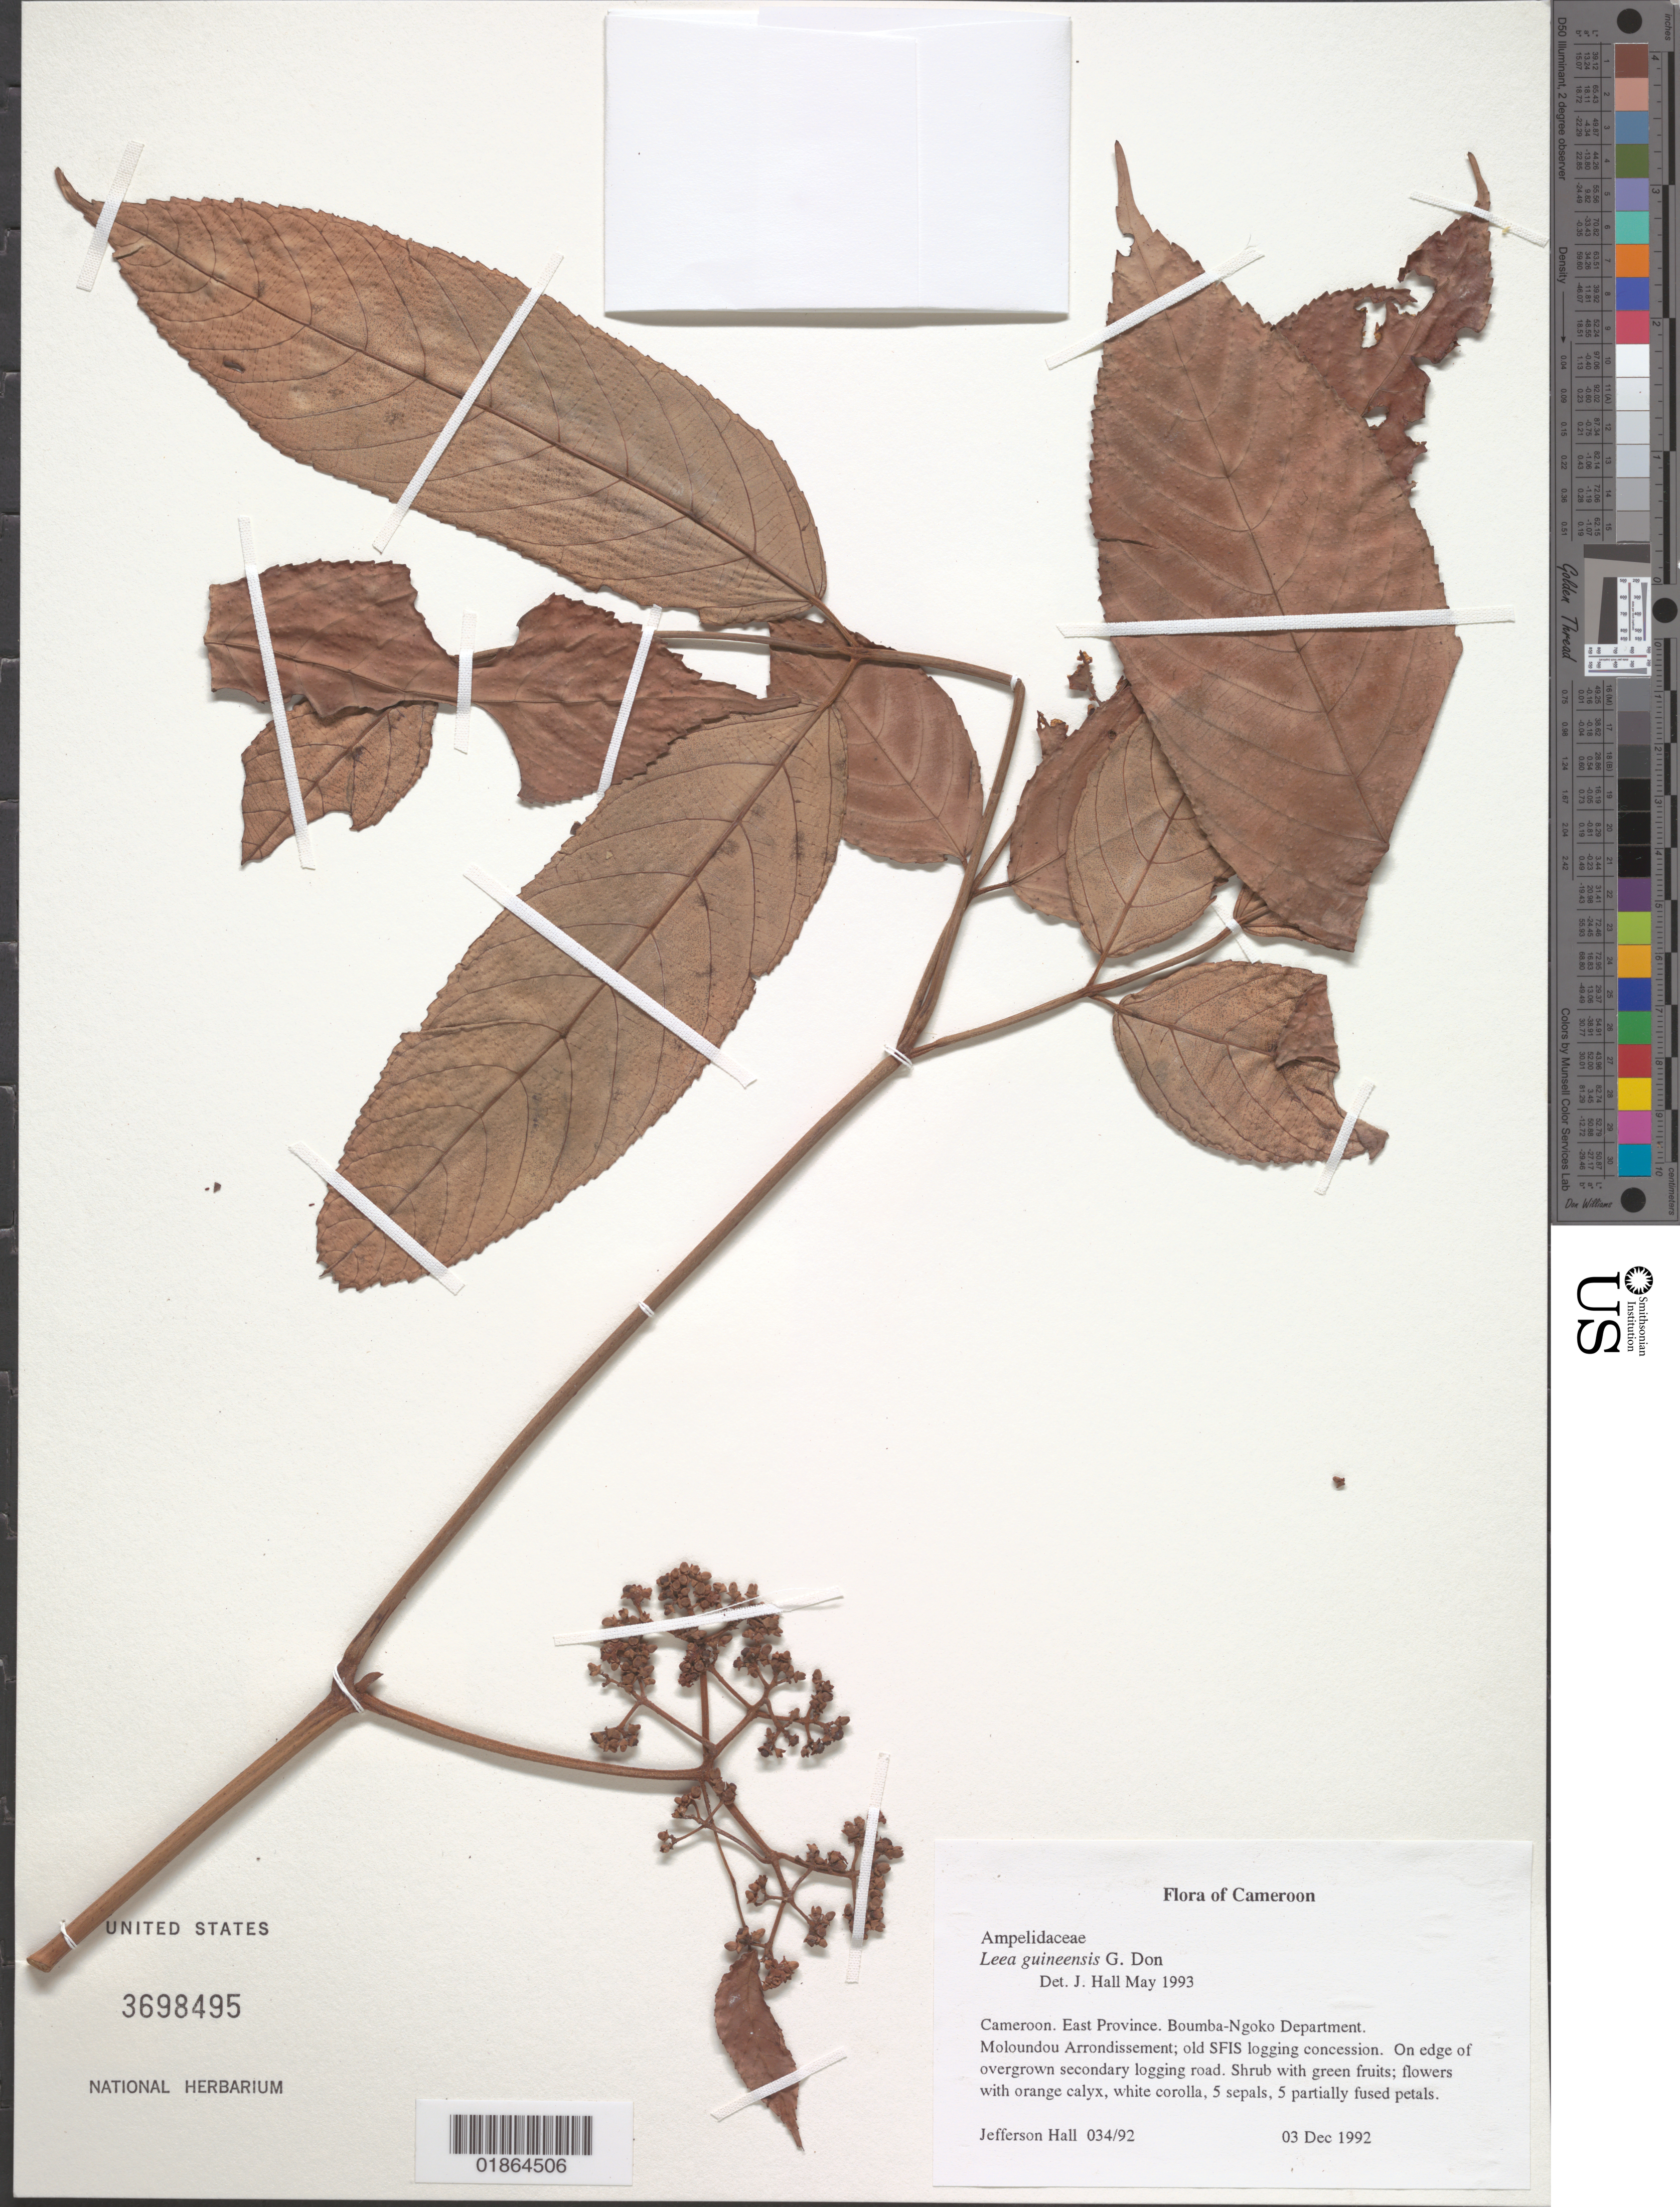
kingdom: Plantae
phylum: Tracheophyta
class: Magnoliopsida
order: Vitales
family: Vitaceae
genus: Leea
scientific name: Leea guineensis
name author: G. Don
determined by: Hall, Jefferson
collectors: J. Hall & -. Edouard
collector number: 034/92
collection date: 1992-12-10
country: Cameroon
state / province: Est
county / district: Boumba-ngoko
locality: Moloundou Arrondissement; old SFIS logging concession.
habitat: On edge of overgrown secondary logging road.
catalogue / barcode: US 3698495